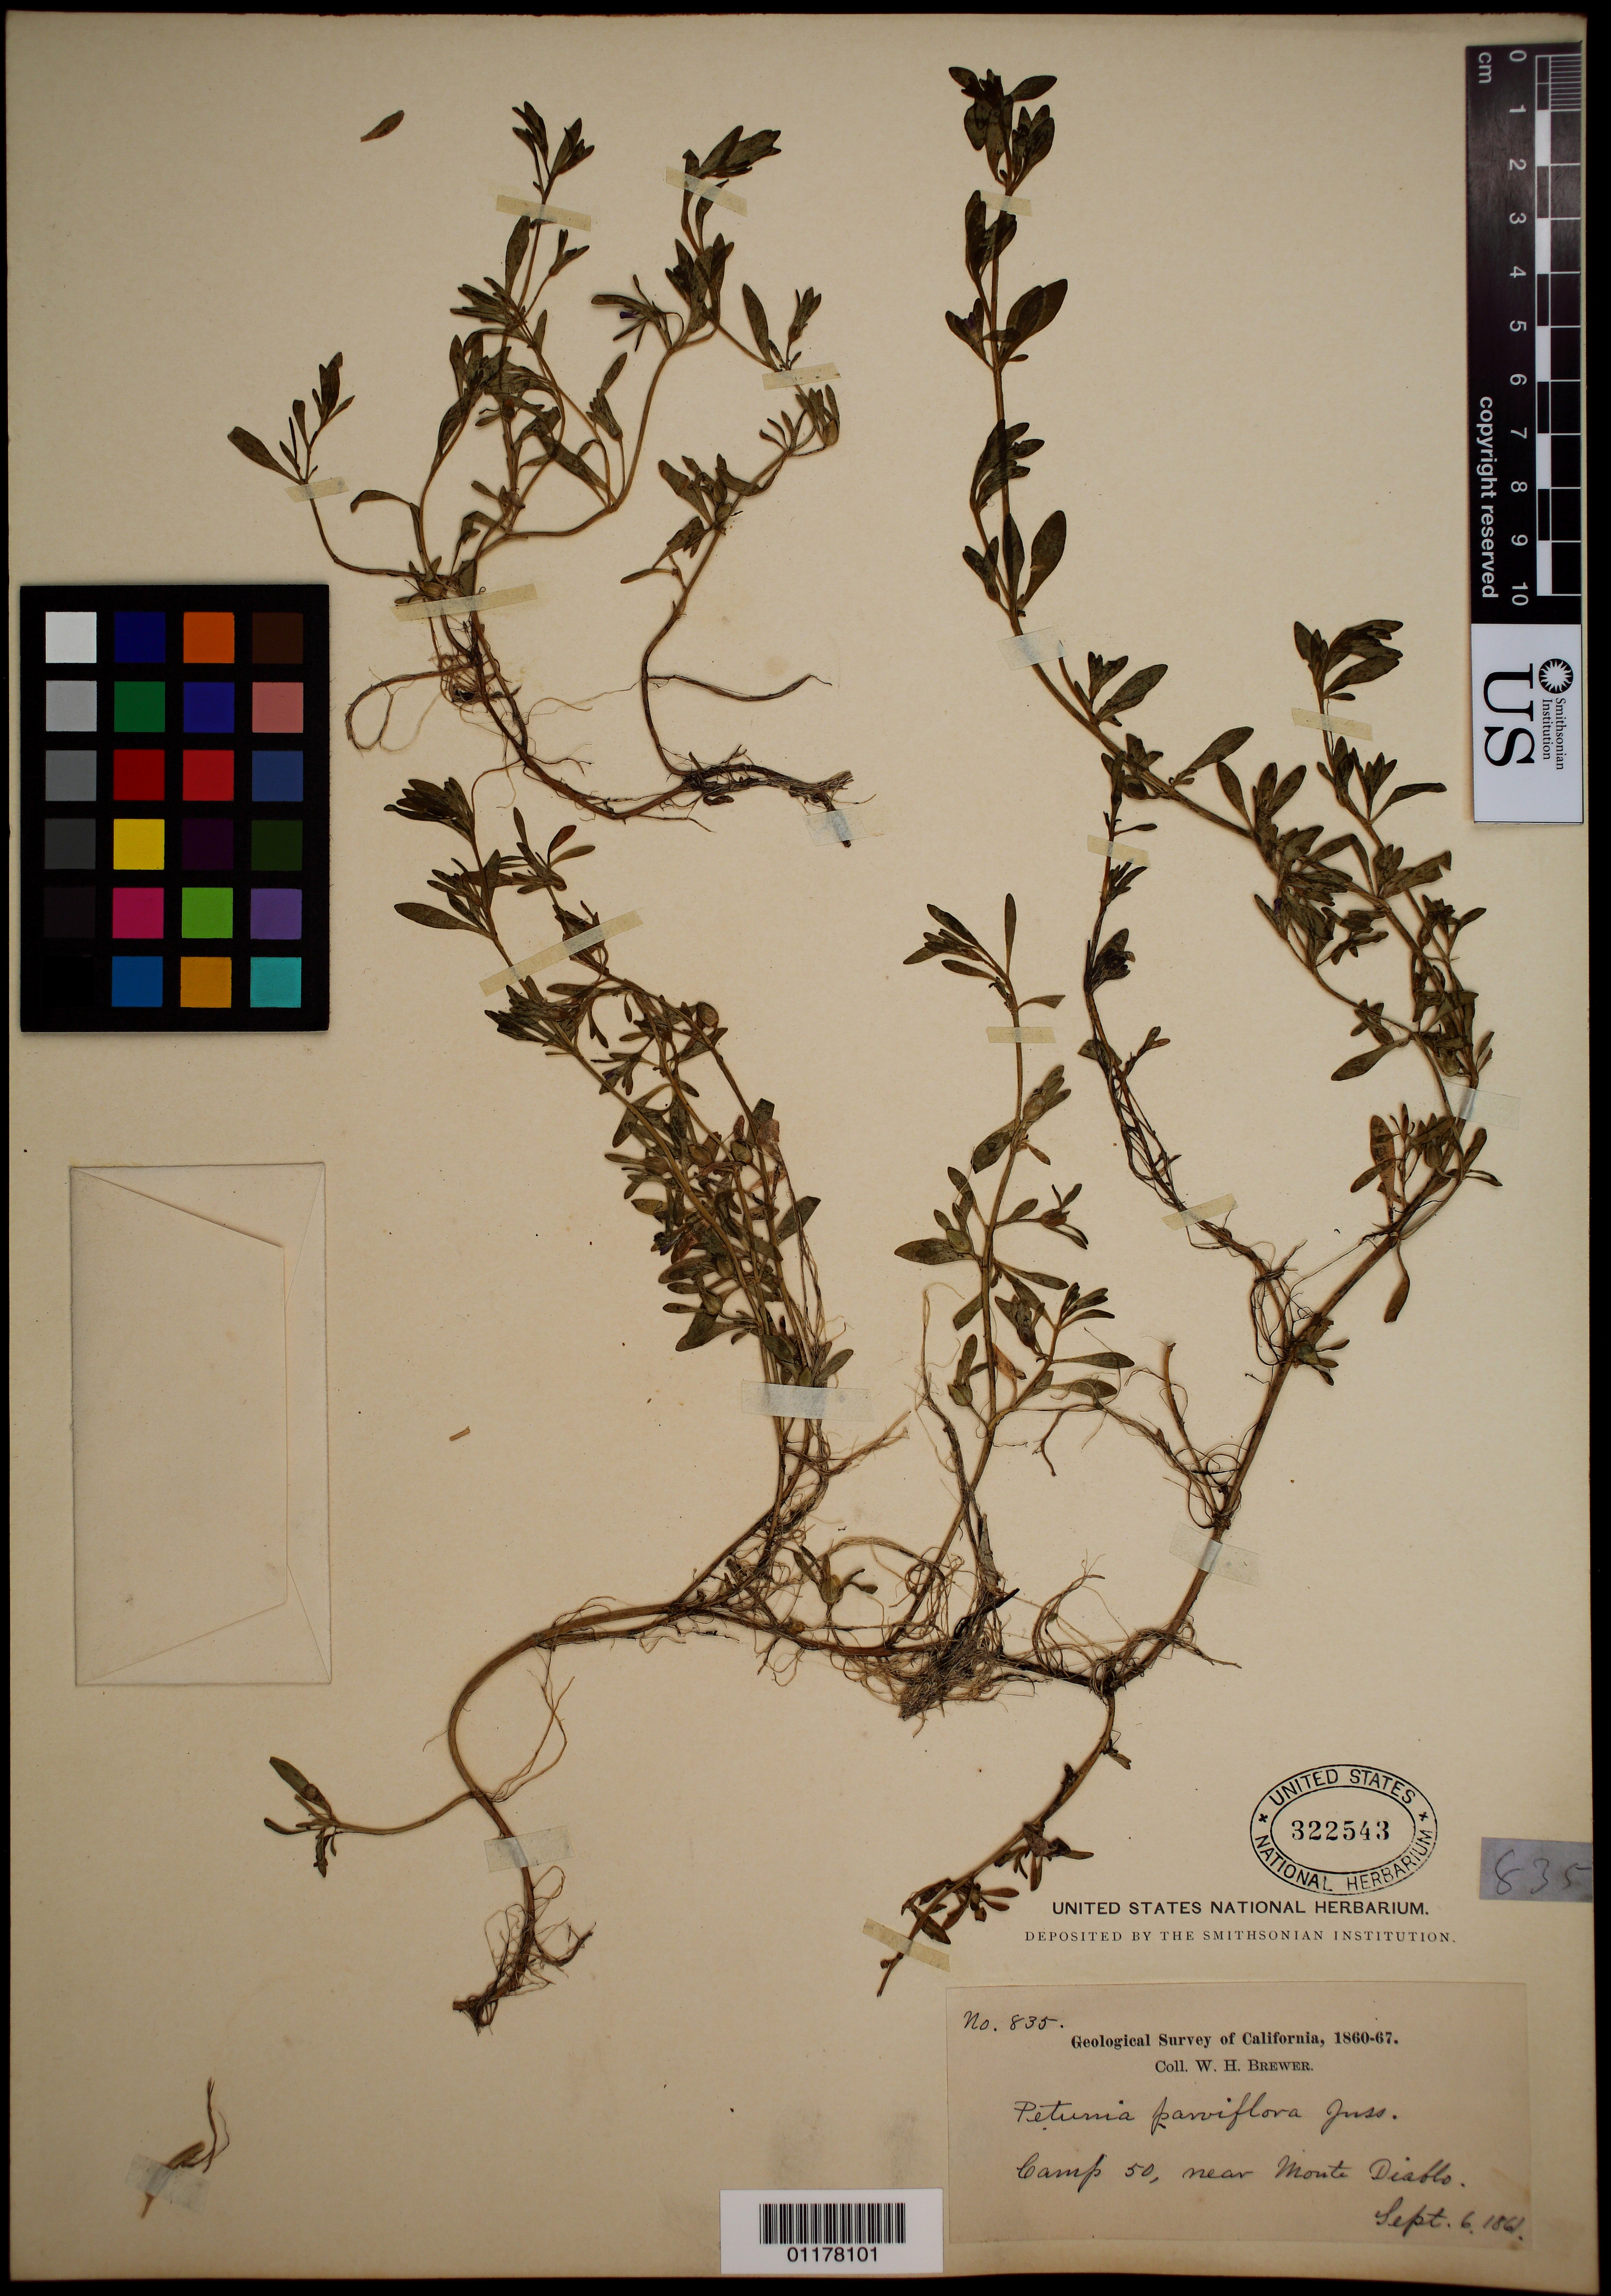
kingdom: Plantae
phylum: Tracheophyta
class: Magnoliopsida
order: Solanales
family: Solanaceae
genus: Petunia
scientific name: Petunia parviflora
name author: Juss.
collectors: W. H. Brewer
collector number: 835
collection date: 1861-09-06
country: United States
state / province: California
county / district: Contra Costa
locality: Camp 50, near Monte Diablo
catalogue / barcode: US 322543